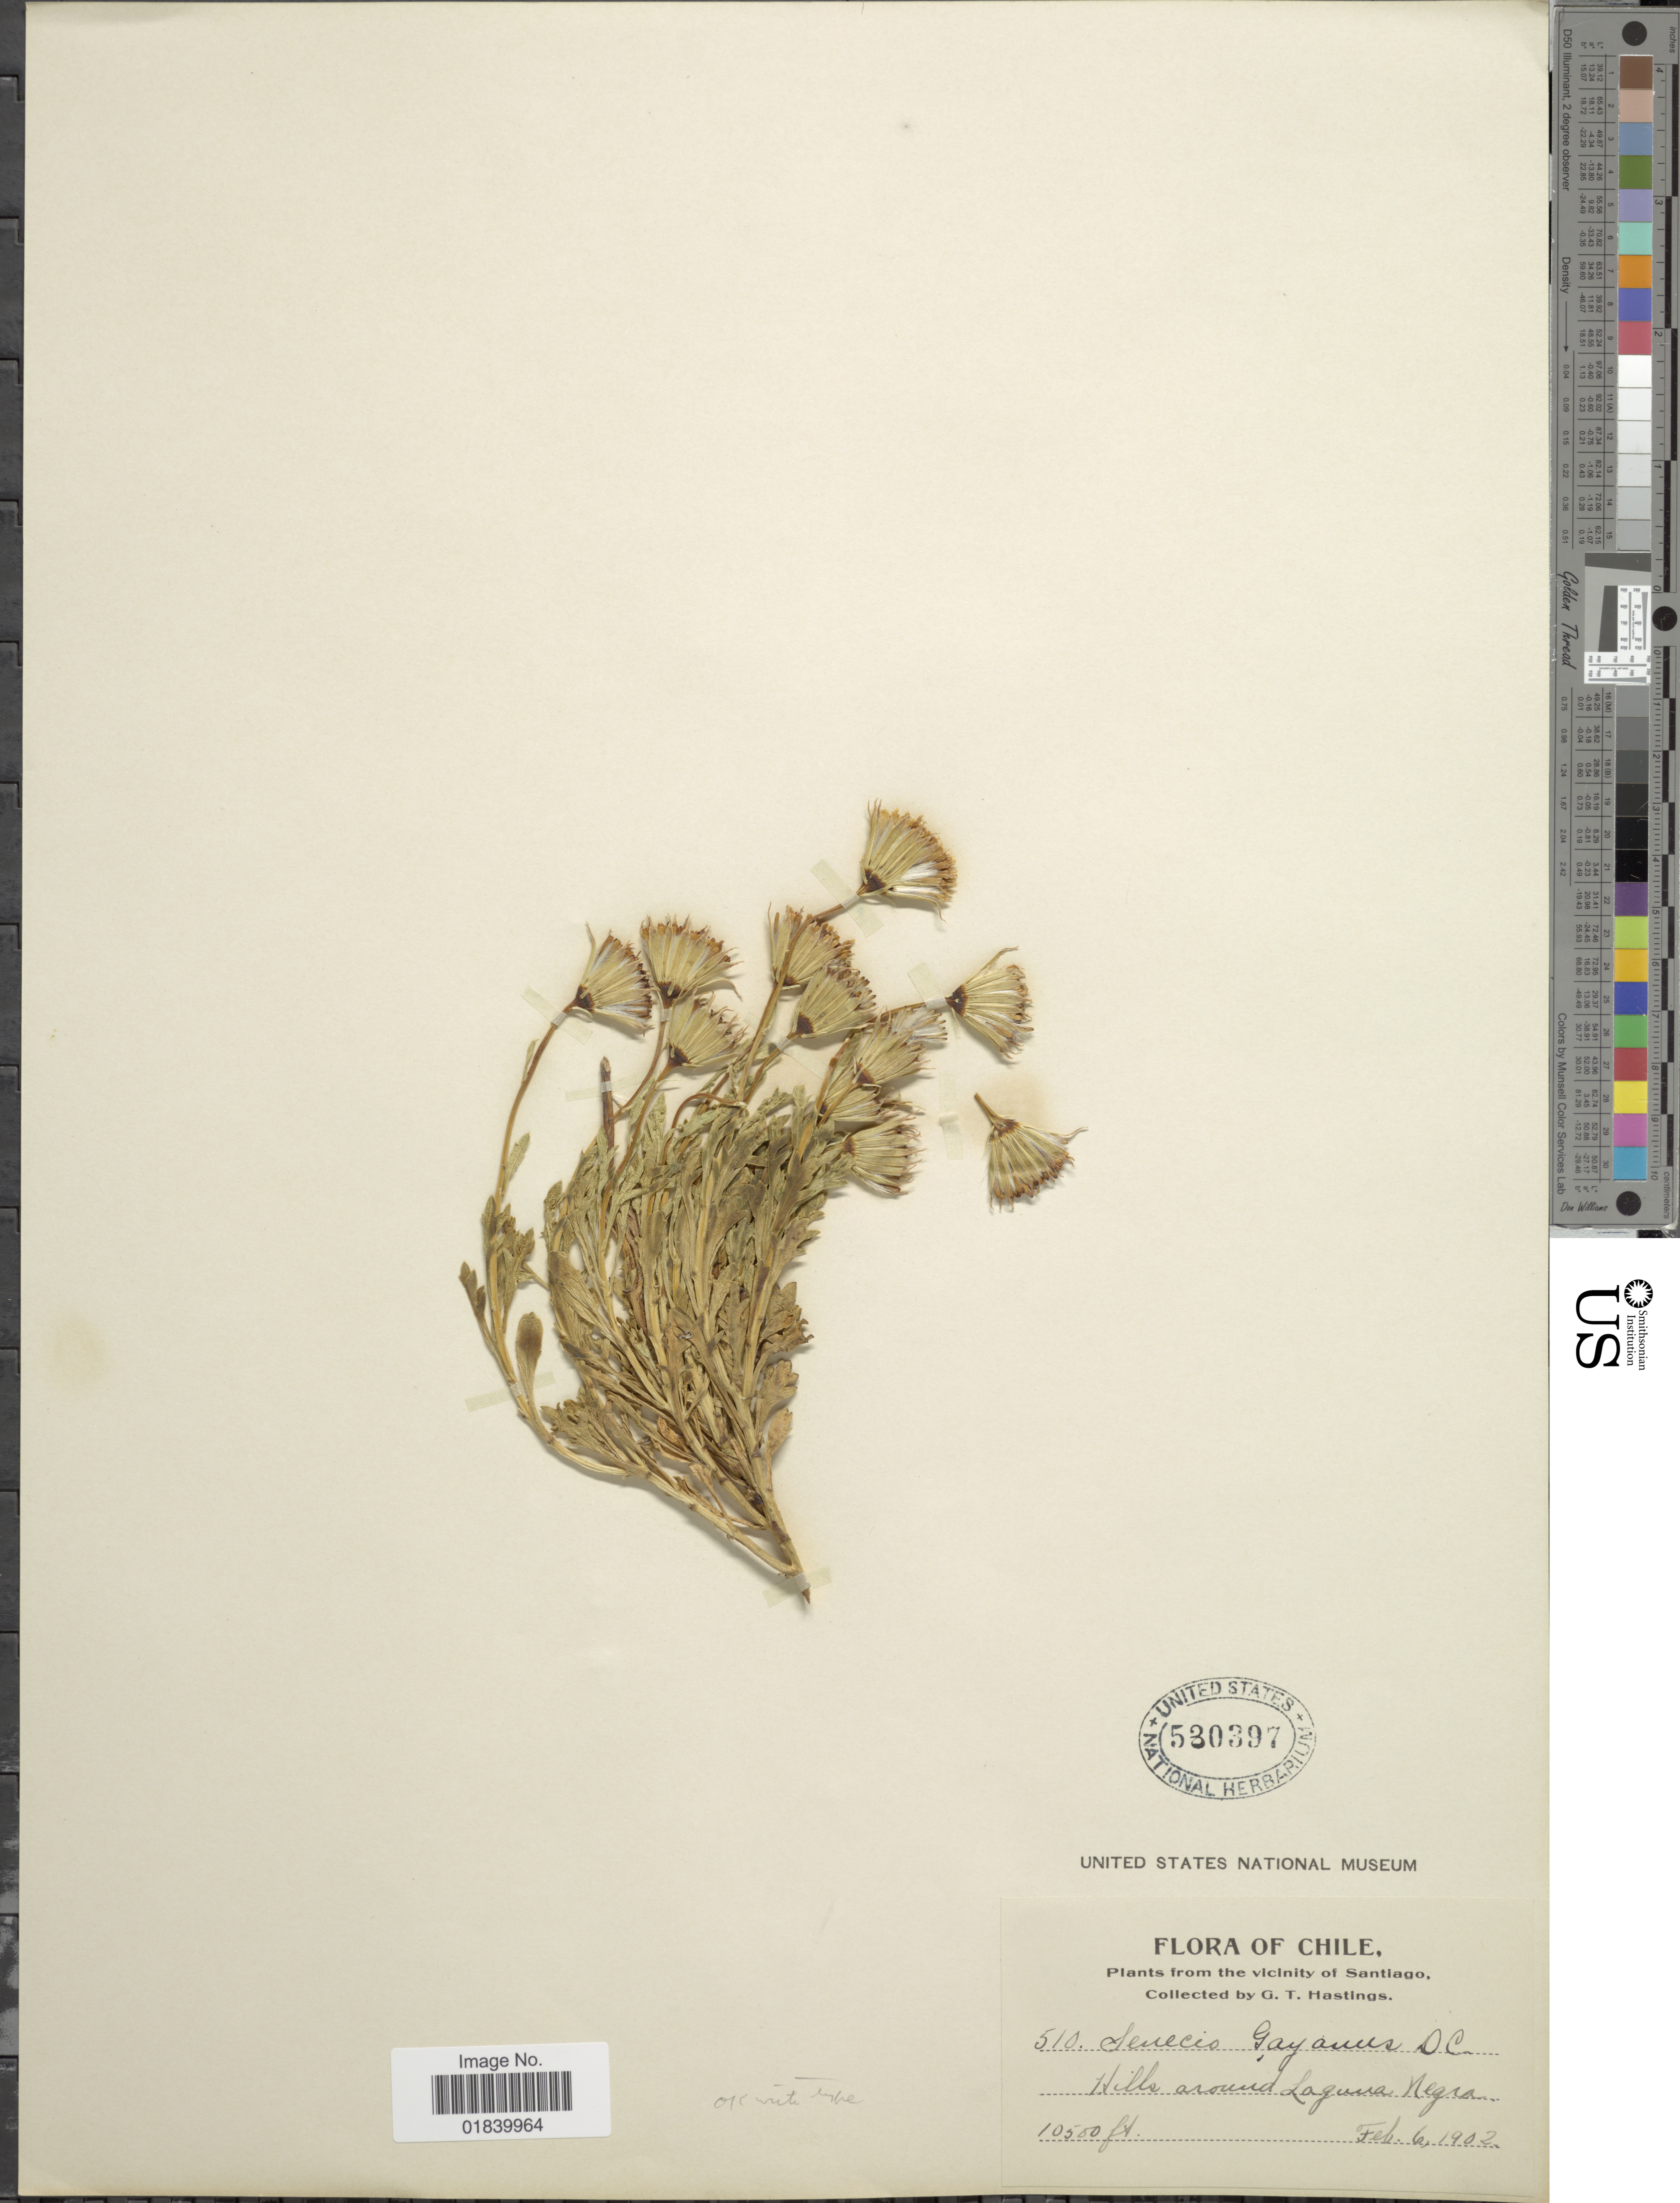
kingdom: Plantae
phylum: Tracheophyta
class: Magnoliopsida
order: Asterales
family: Asteraceae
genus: Senecio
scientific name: Senecio gayanus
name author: DC.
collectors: G. Hastings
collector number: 510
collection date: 1902-02-06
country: Chile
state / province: Región Metropolitana (RM)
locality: Vicinity of Santiago. Hills around Laguna Negra.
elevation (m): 3200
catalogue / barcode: US 580397